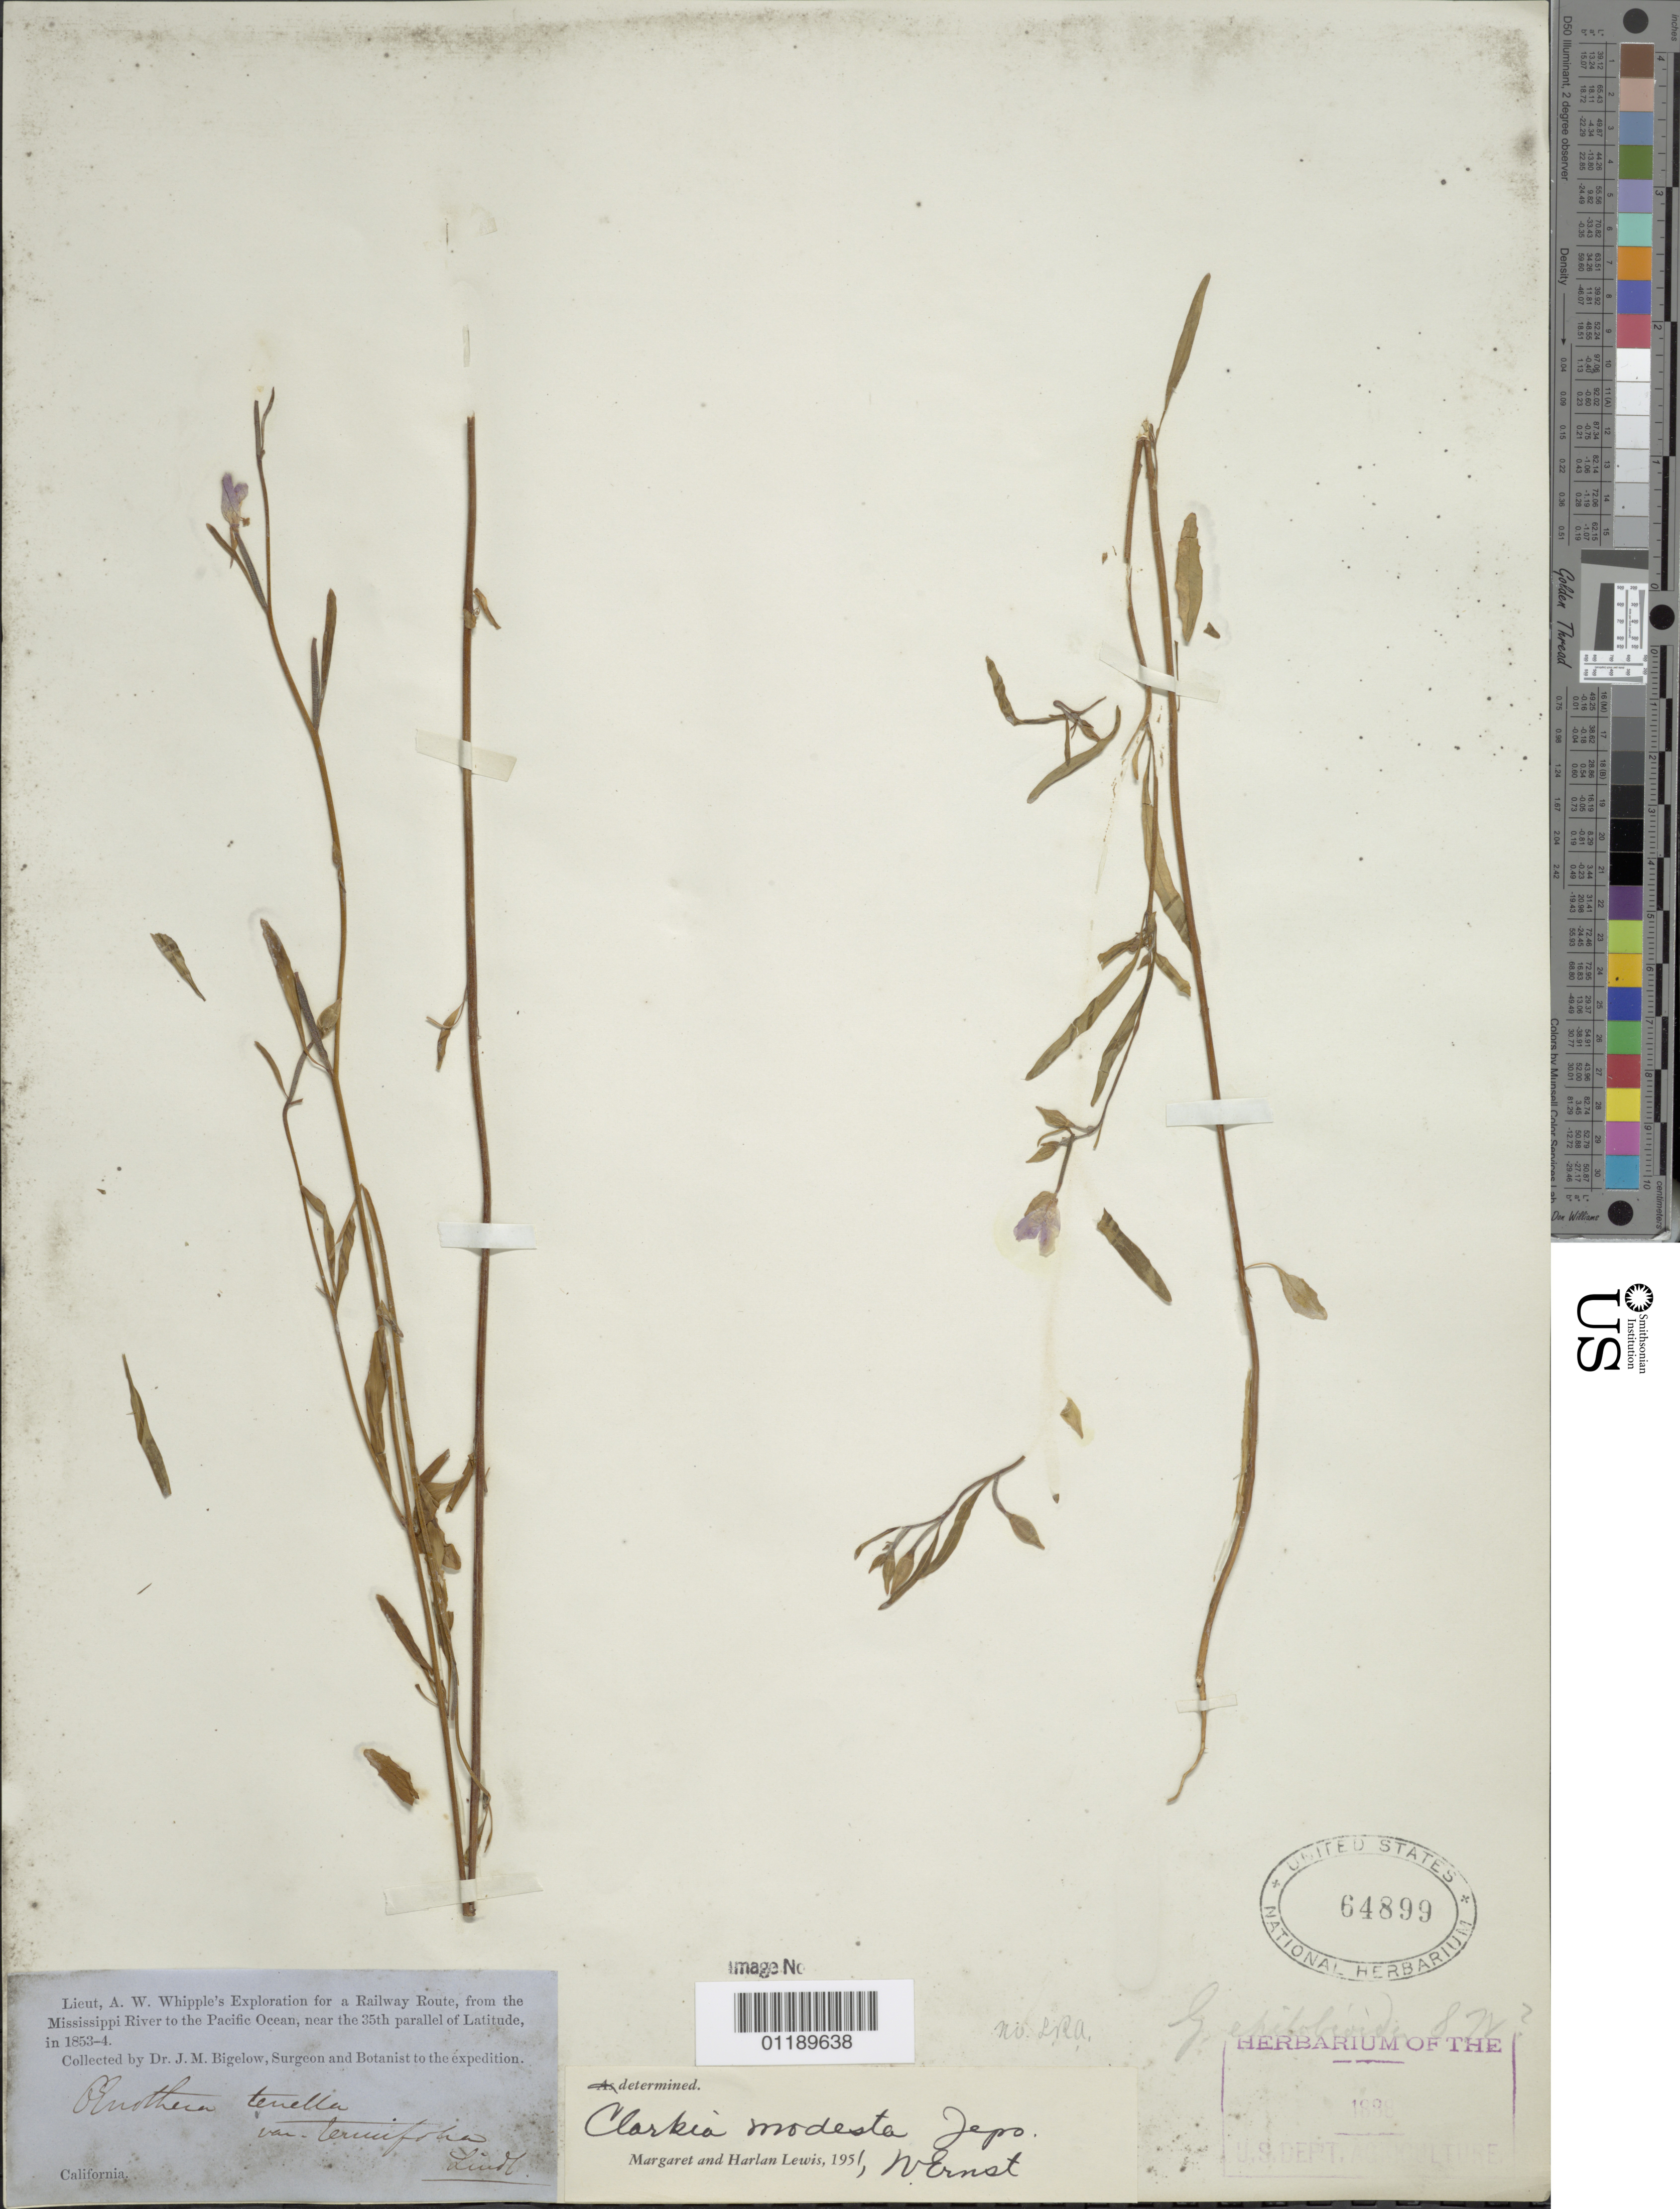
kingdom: Plantae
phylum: Tracheophyta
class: Magnoliopsida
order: Myrtales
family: Onagraceae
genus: Clarkia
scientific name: Clarkia modesta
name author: Jeps.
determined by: Lewis, --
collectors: J. M. Bigelow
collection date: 1853/1854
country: United States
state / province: California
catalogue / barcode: US 64899